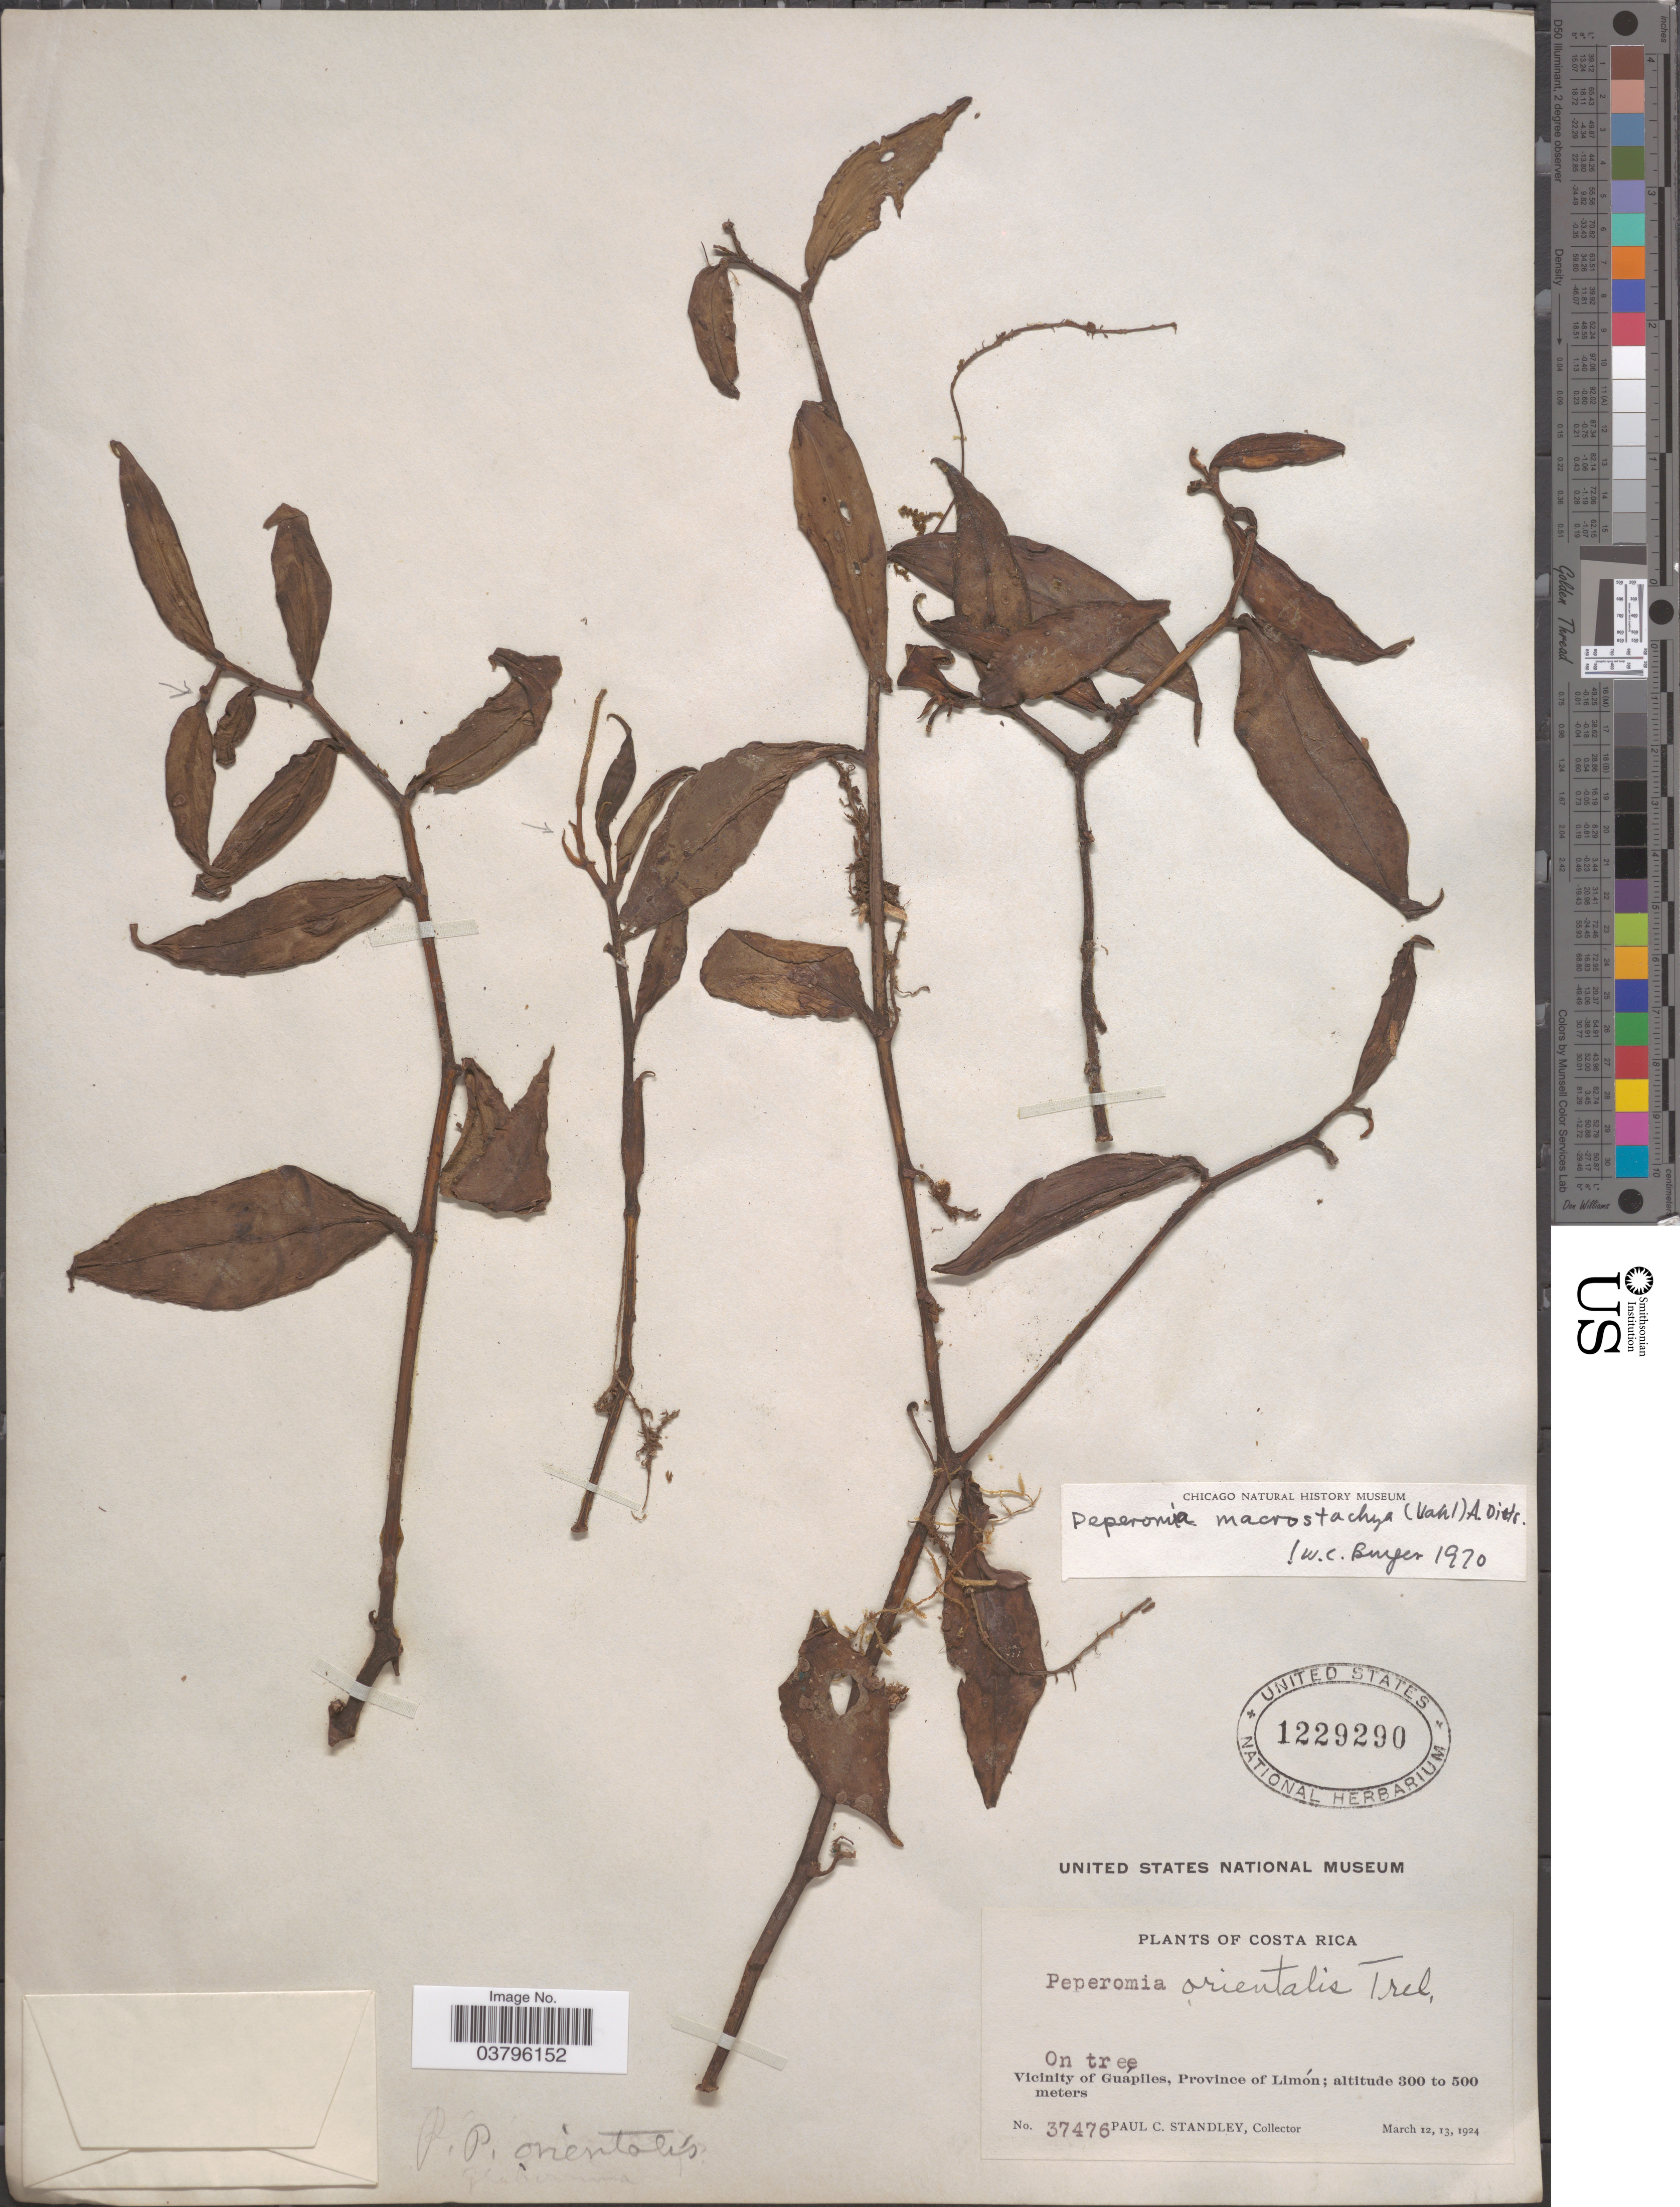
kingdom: Plantae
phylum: Tracheophyta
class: Magnoliopsida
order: Piperales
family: Piperaceae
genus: Peperomia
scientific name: Peperomia portobellensis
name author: Beurl.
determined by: Jiménez, José Estaban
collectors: P. C. Standley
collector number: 37476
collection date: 1924-03-12/1924-03-13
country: Costa Rica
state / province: Limón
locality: Vicinity of Guápiles.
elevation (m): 300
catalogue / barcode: US 1229290